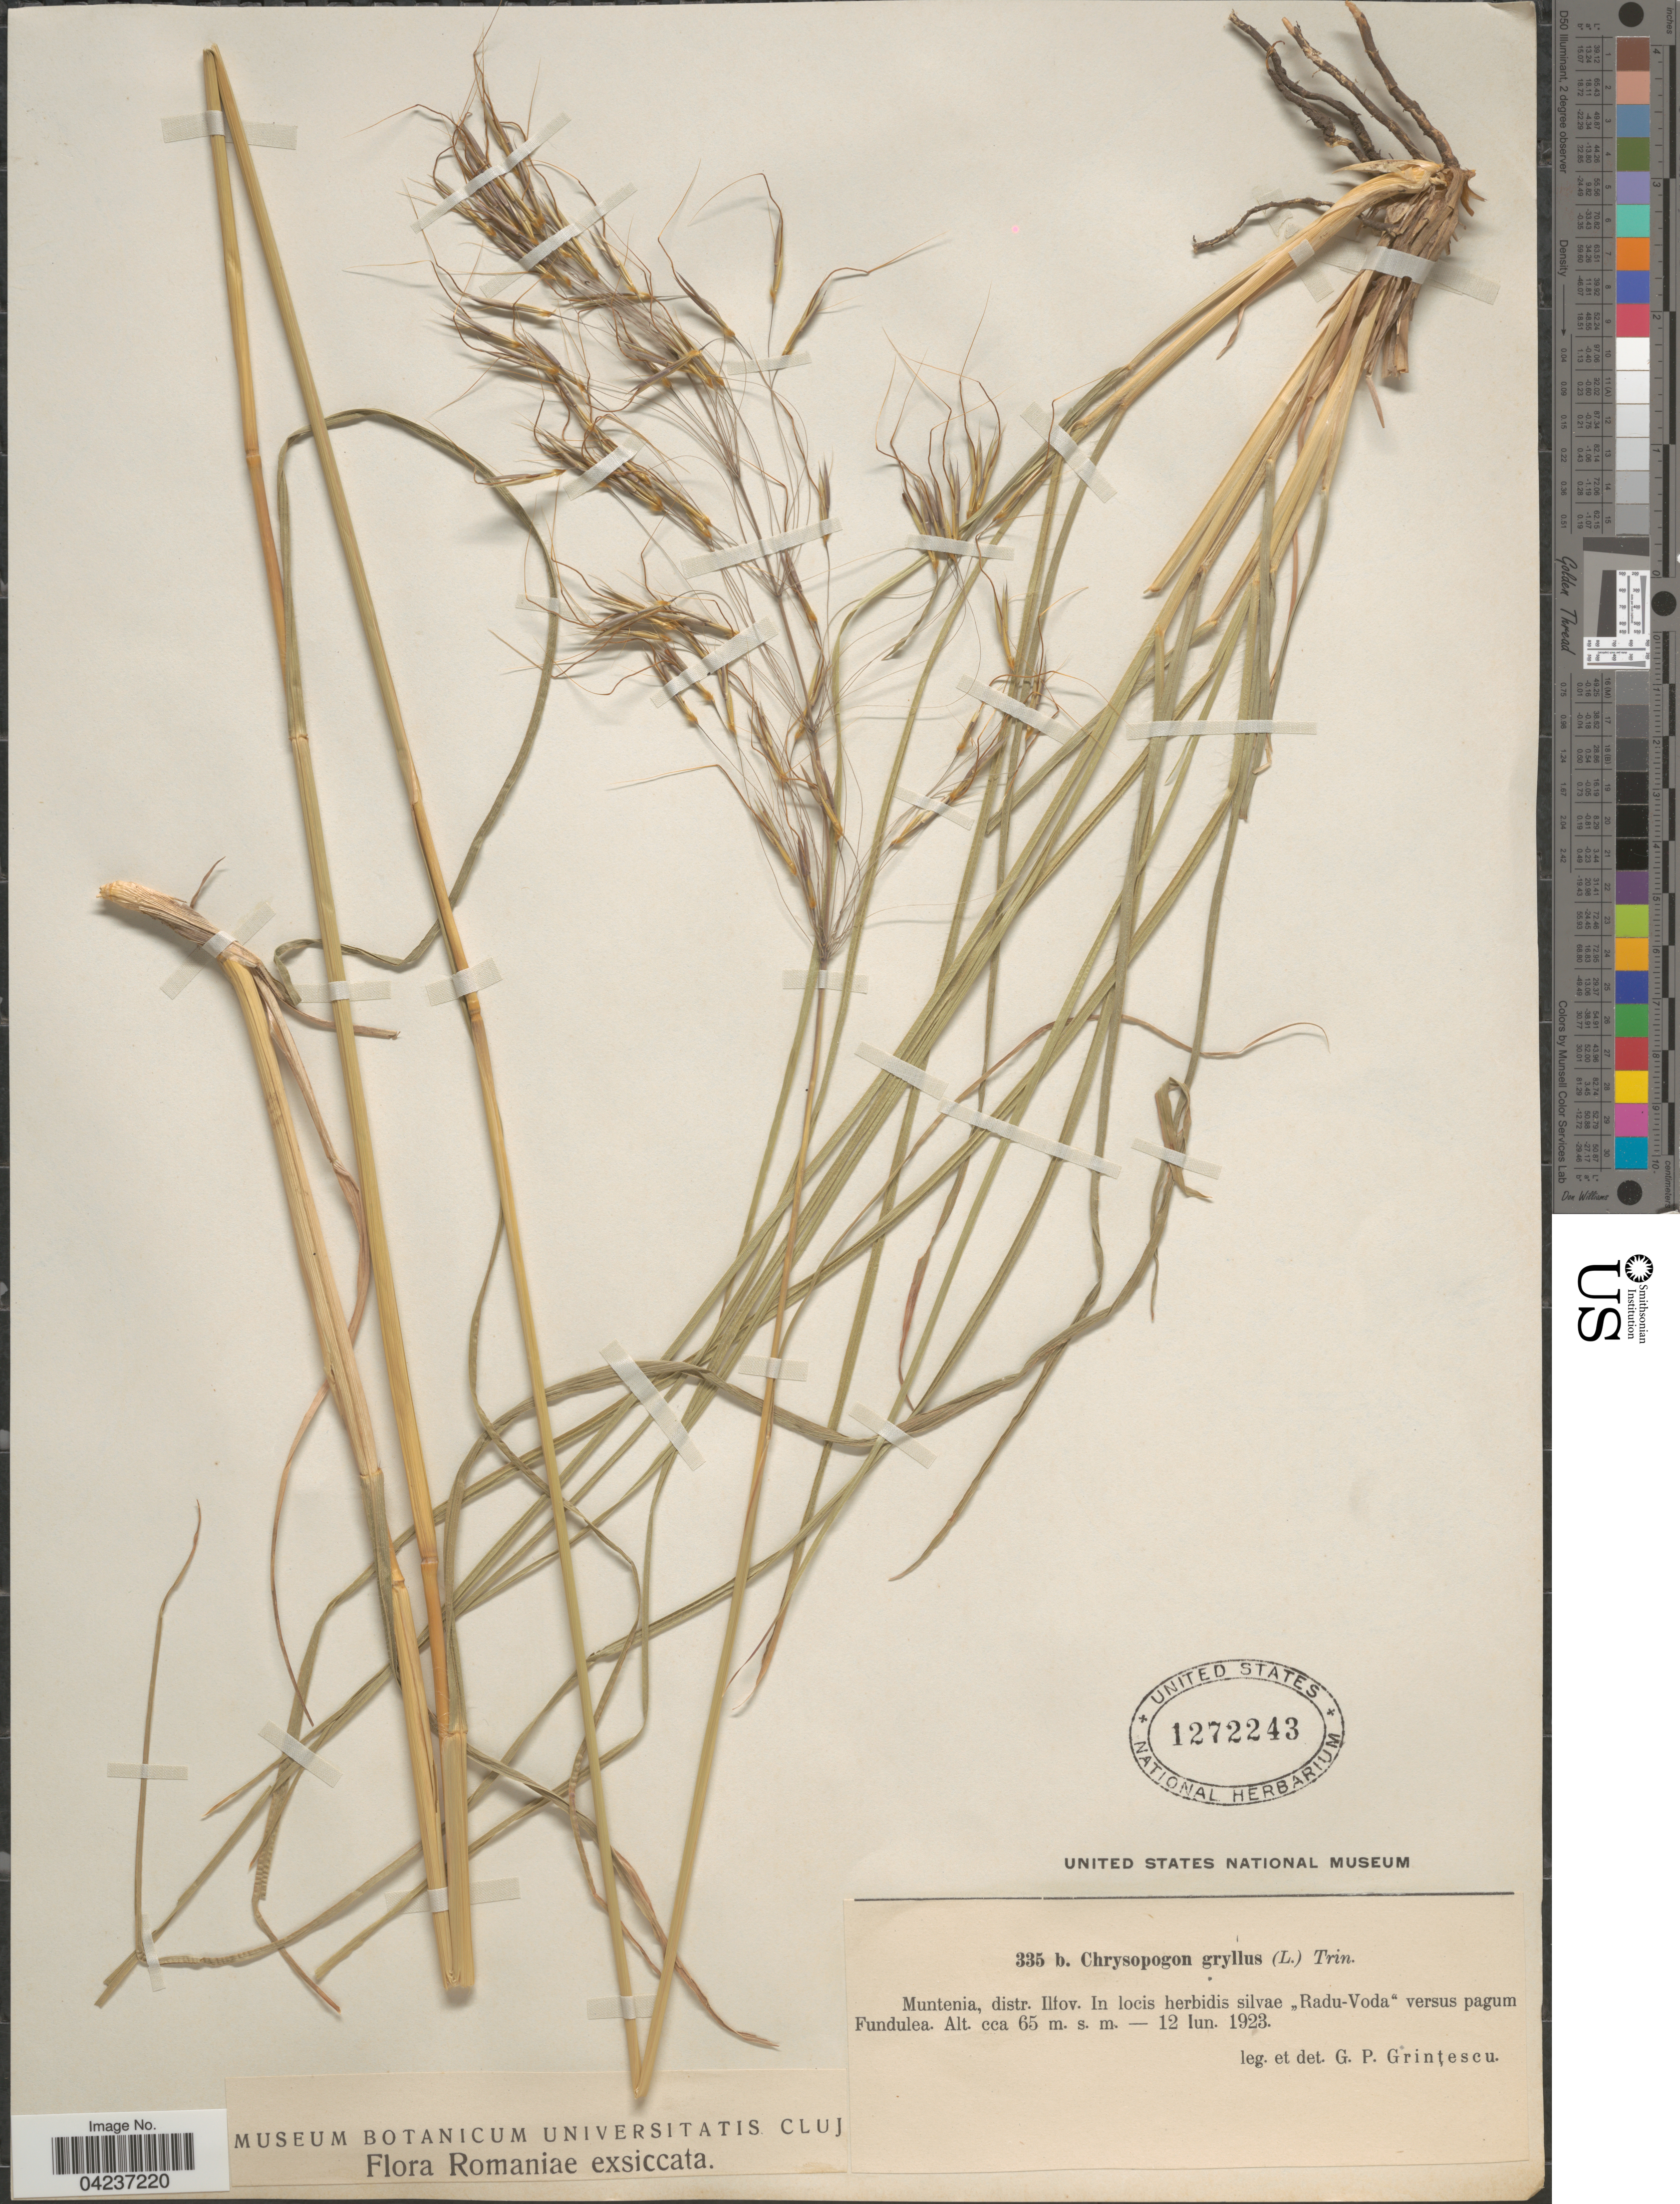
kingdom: Plantae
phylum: Tracheophyta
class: Liliopsida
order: Poales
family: Poaceae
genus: Chrysopogon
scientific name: Chrysopogon gryllus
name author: (L.) Trin.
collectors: G. Grintescu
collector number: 335b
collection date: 1923-06-12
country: Romania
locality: Romaniae. Muntenia, distr. Iltov. In locis herbidis silvae "Radu-Voda" versus pagum Fundulea.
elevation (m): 65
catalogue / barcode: US 1272243